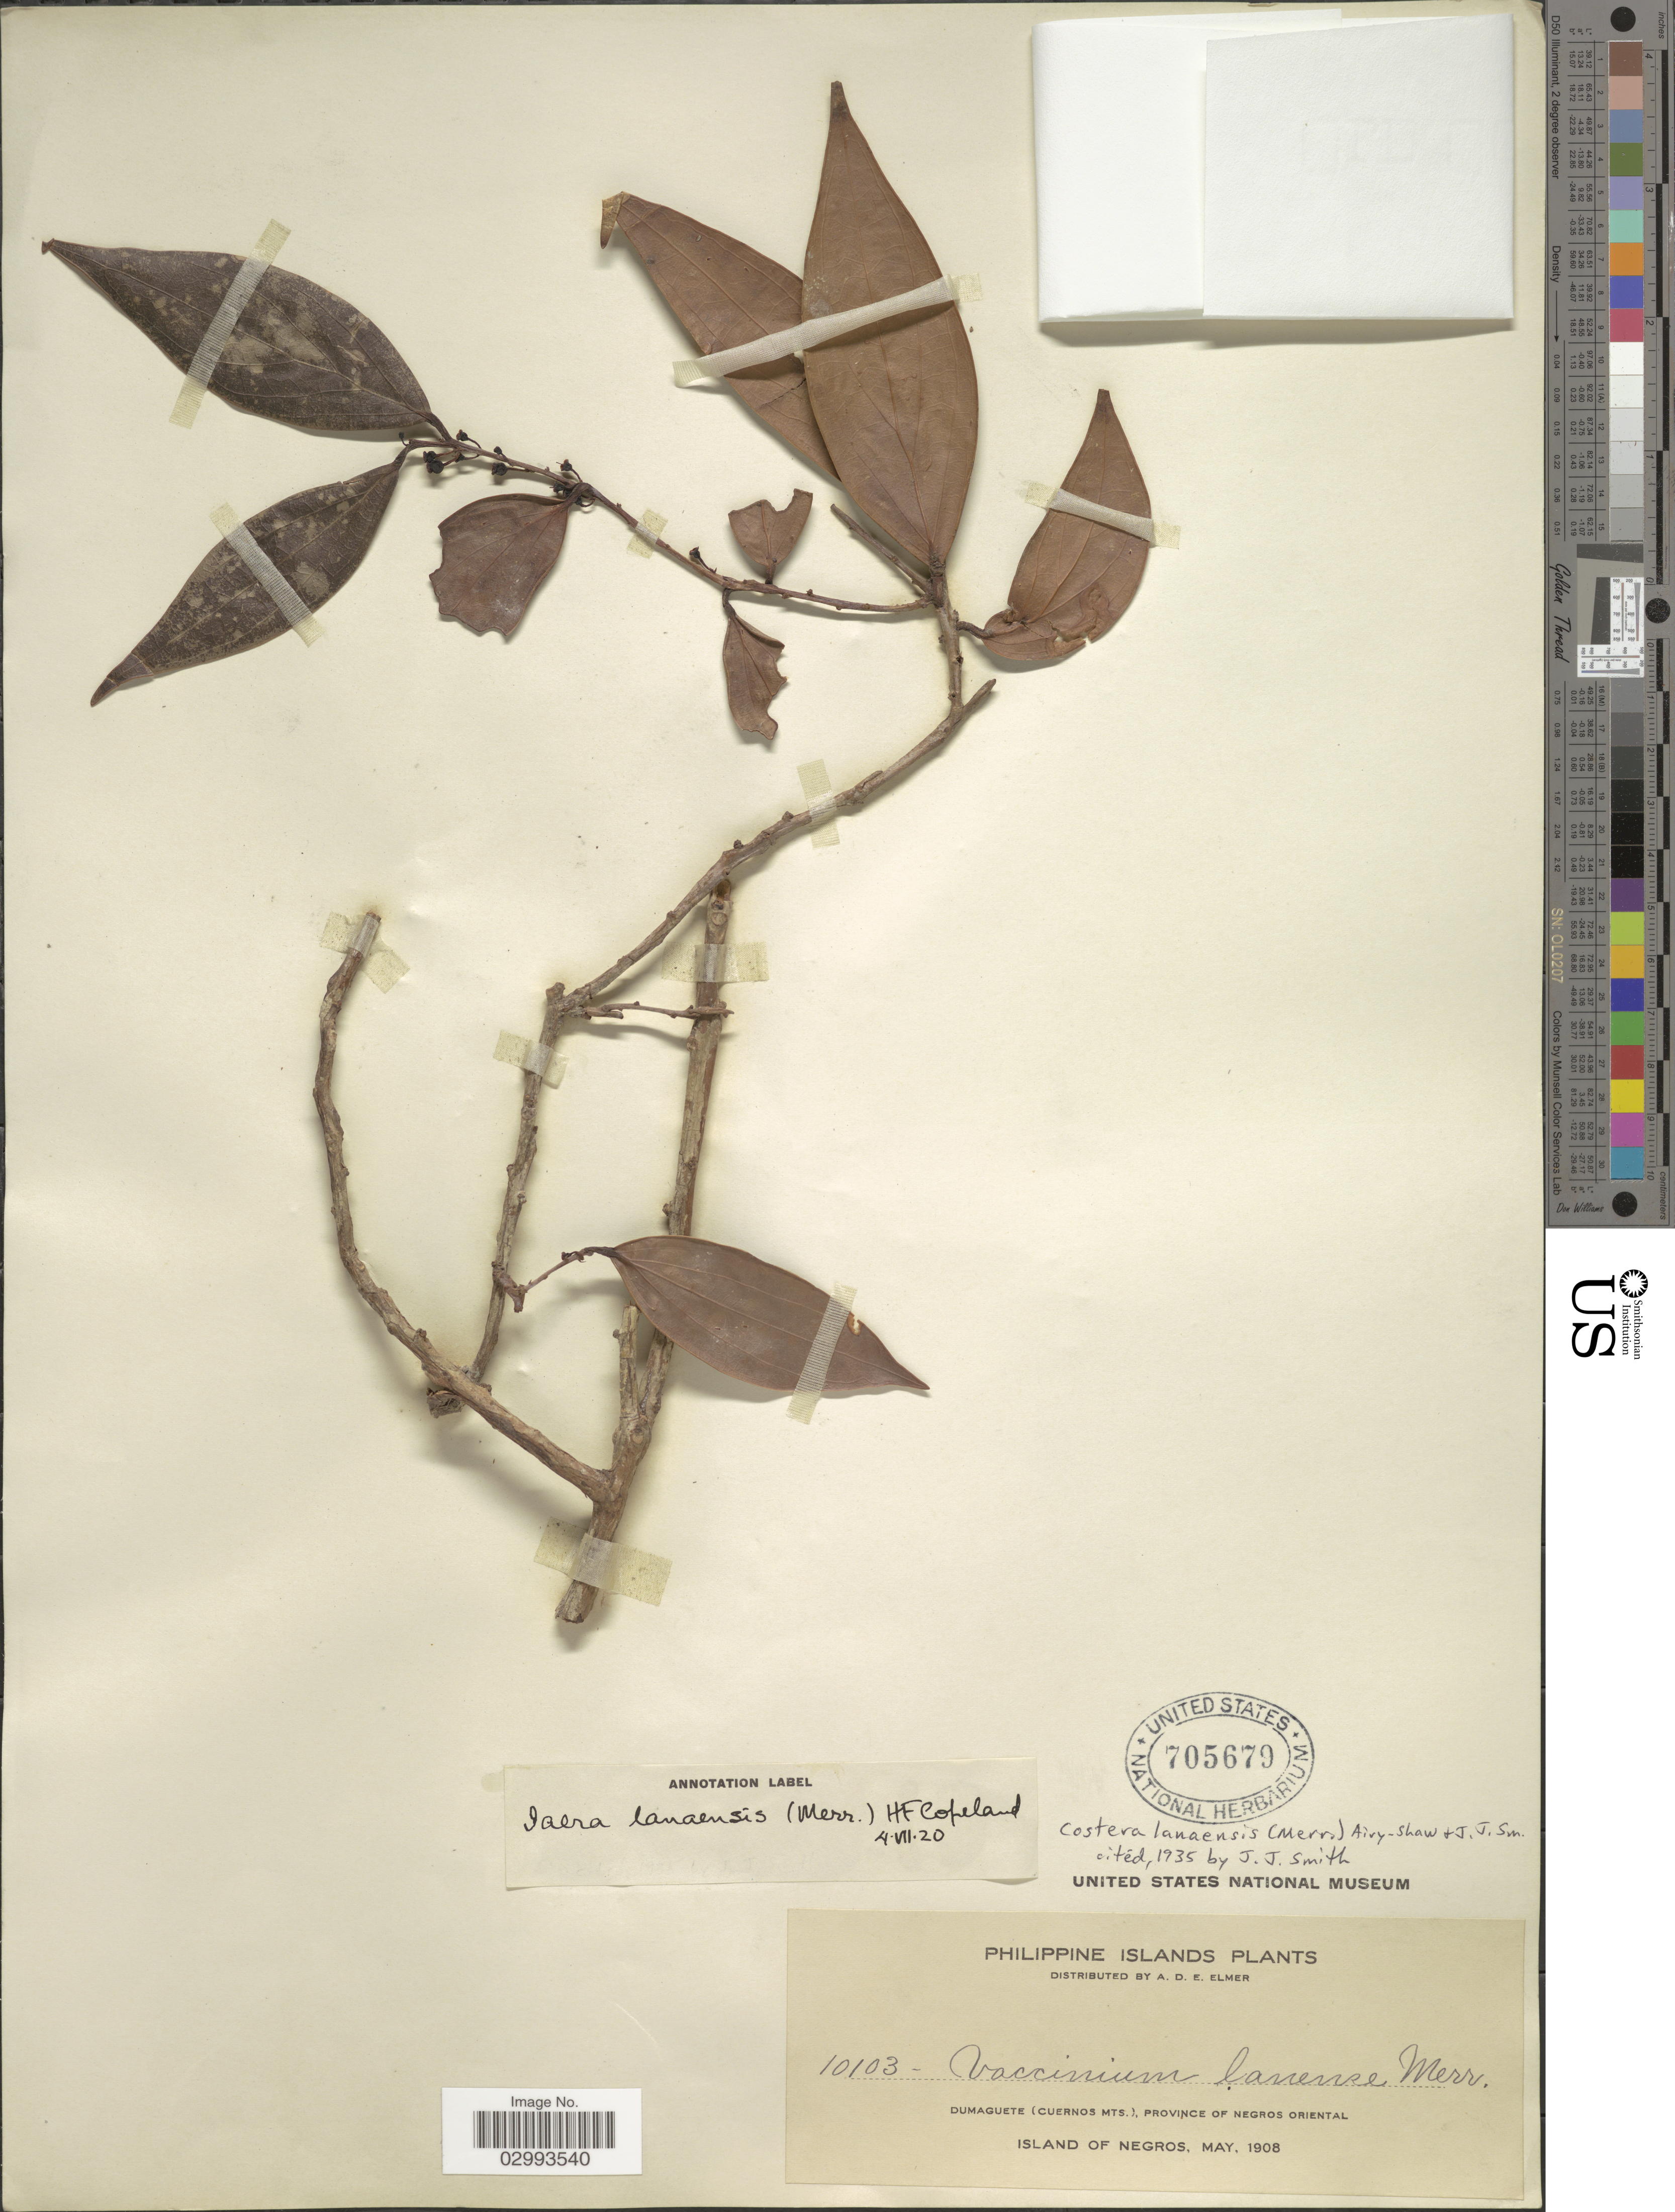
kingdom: Plantae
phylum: Tracheophyta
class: Magnoliopsida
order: Ericales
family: Ericaceae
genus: Costera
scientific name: Costera lanaensis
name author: (Merr.) Airy Shaw & J.Jay Sm.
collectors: A. D. E. Elmer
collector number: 10103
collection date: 1908-05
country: Philippines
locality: Philippine Islands. Dumaguete (Cuernos Mts.), Province of Negros Oriental. Island of Negros.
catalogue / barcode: US 705679